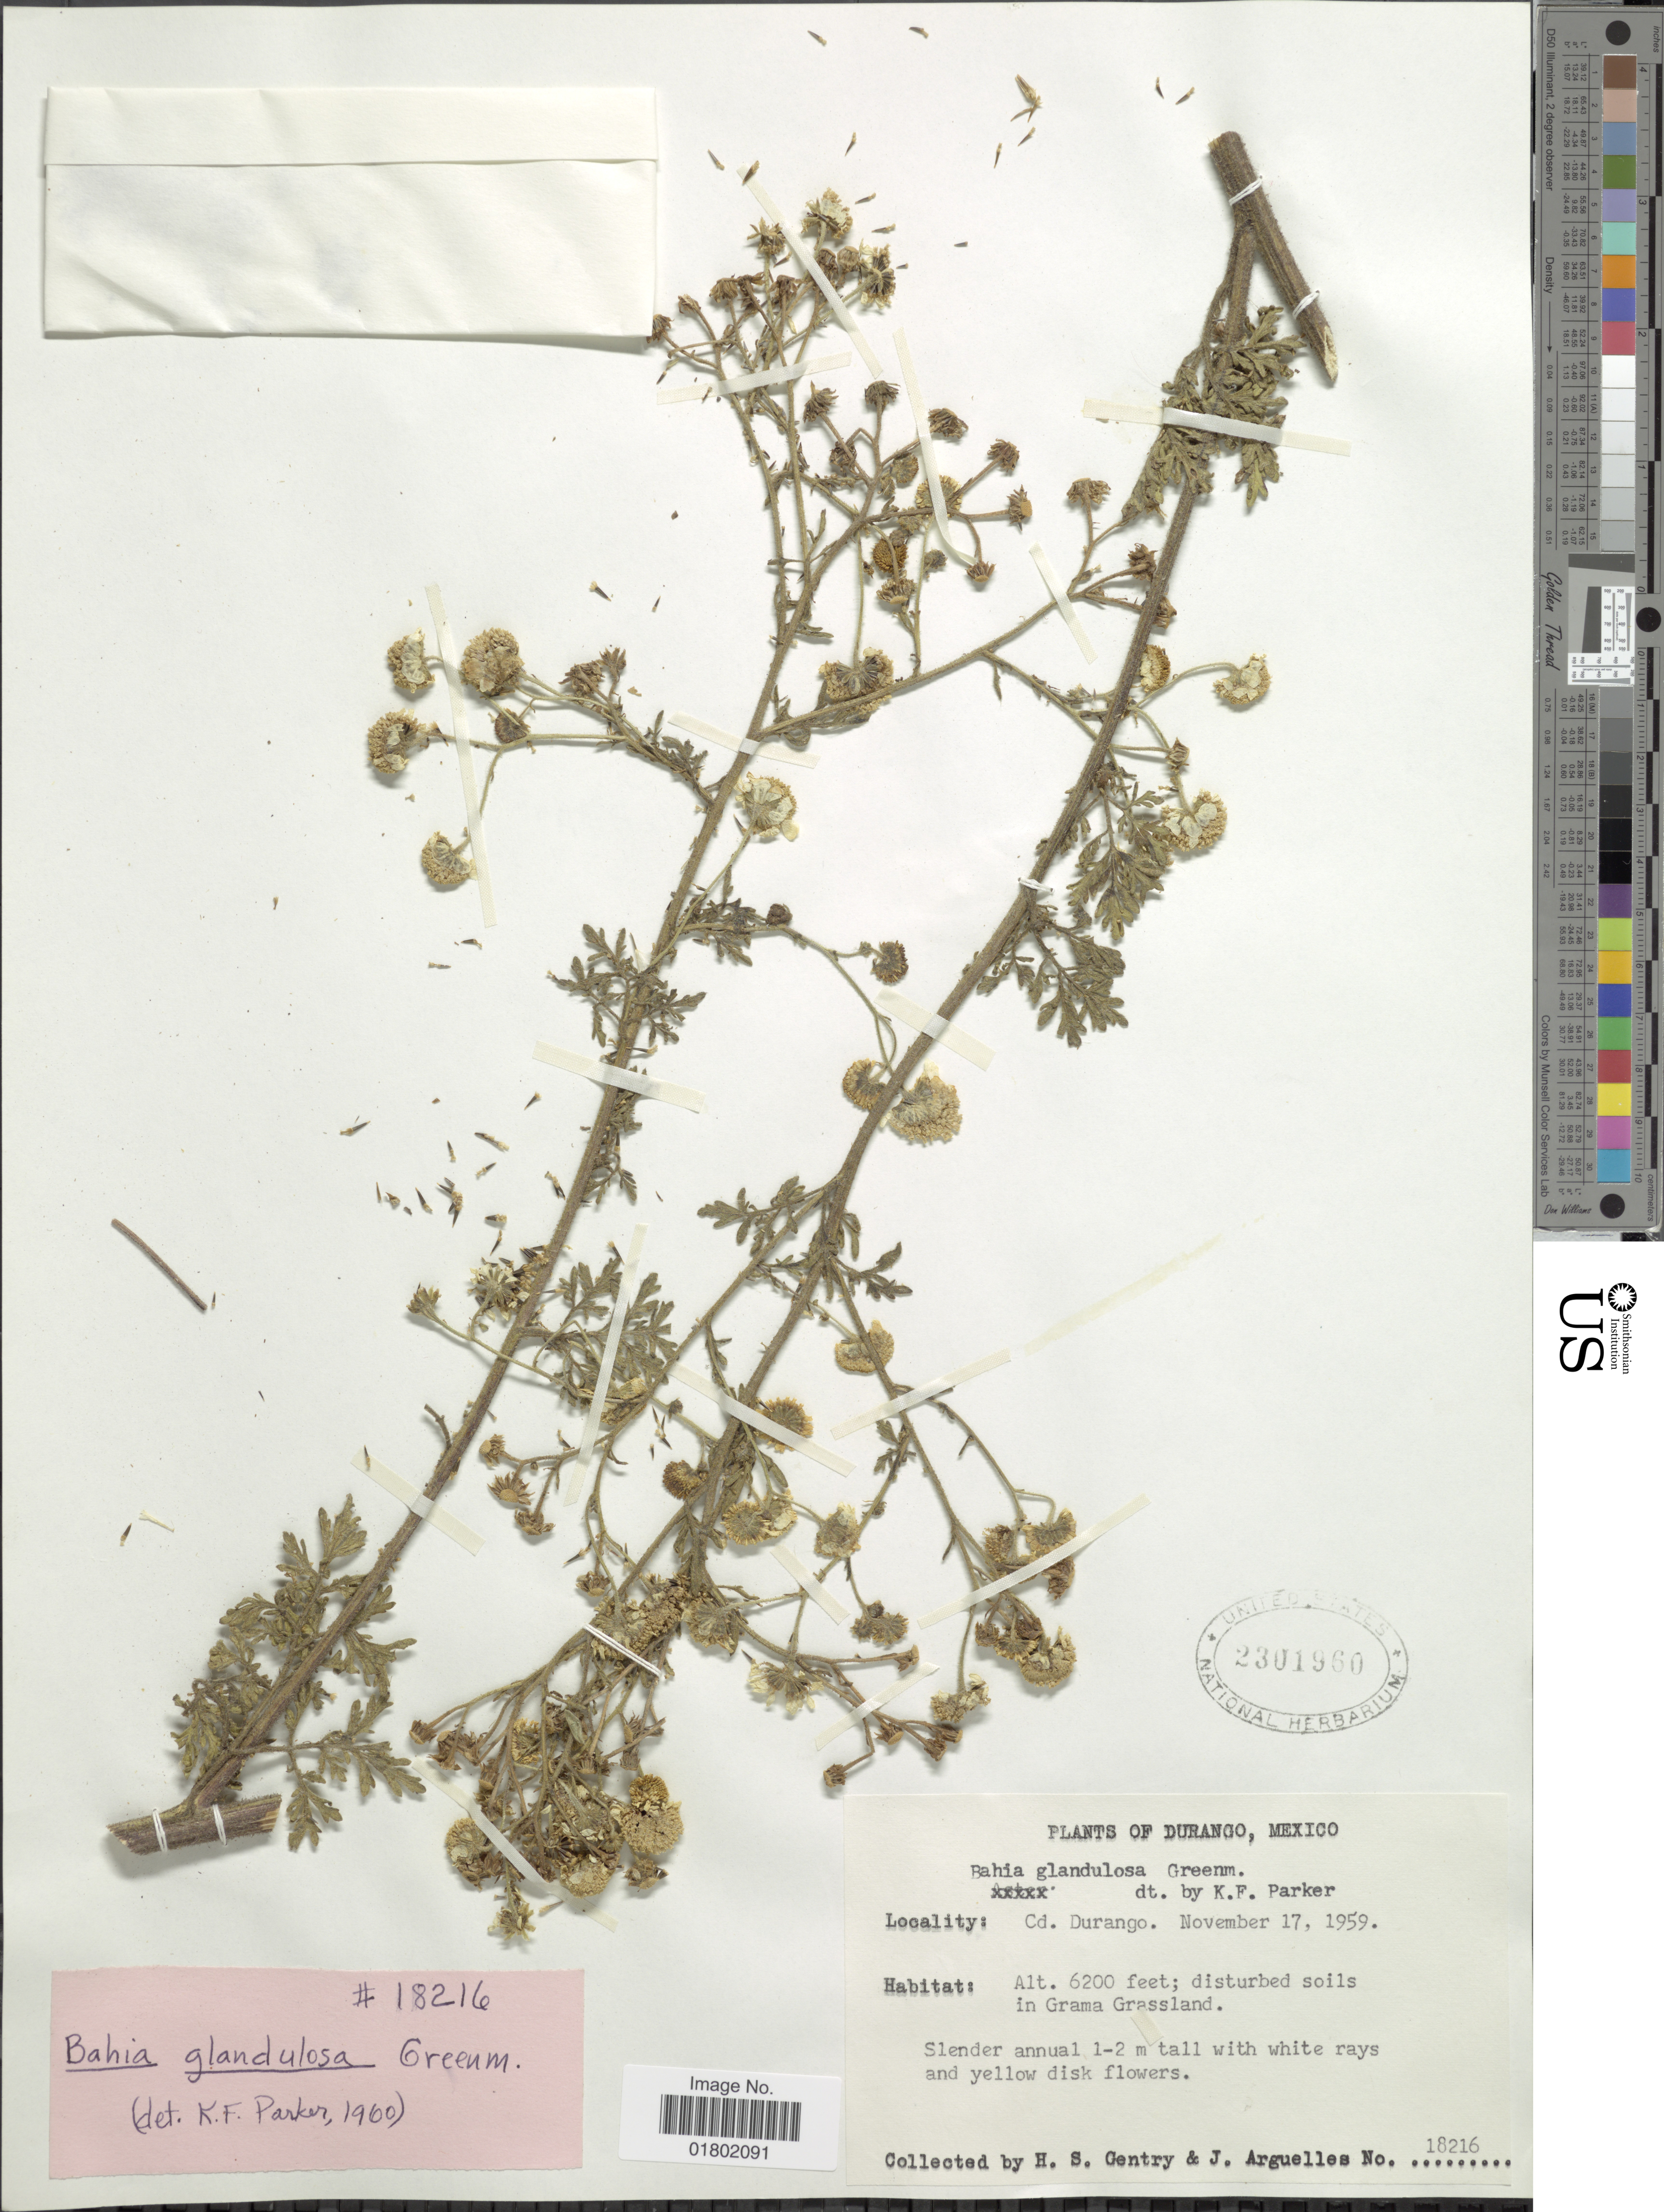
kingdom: Plantae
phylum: Tracheophyta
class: Magnoliopsida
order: Asterales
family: Asteraceae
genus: Bahia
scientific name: Bahia glandulosa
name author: Greenm.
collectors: H. S. Gentry & J. Arguelles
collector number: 18216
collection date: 1959-11-17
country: Mexico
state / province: Durango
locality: Cd. Durango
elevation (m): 1890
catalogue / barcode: US 2301960